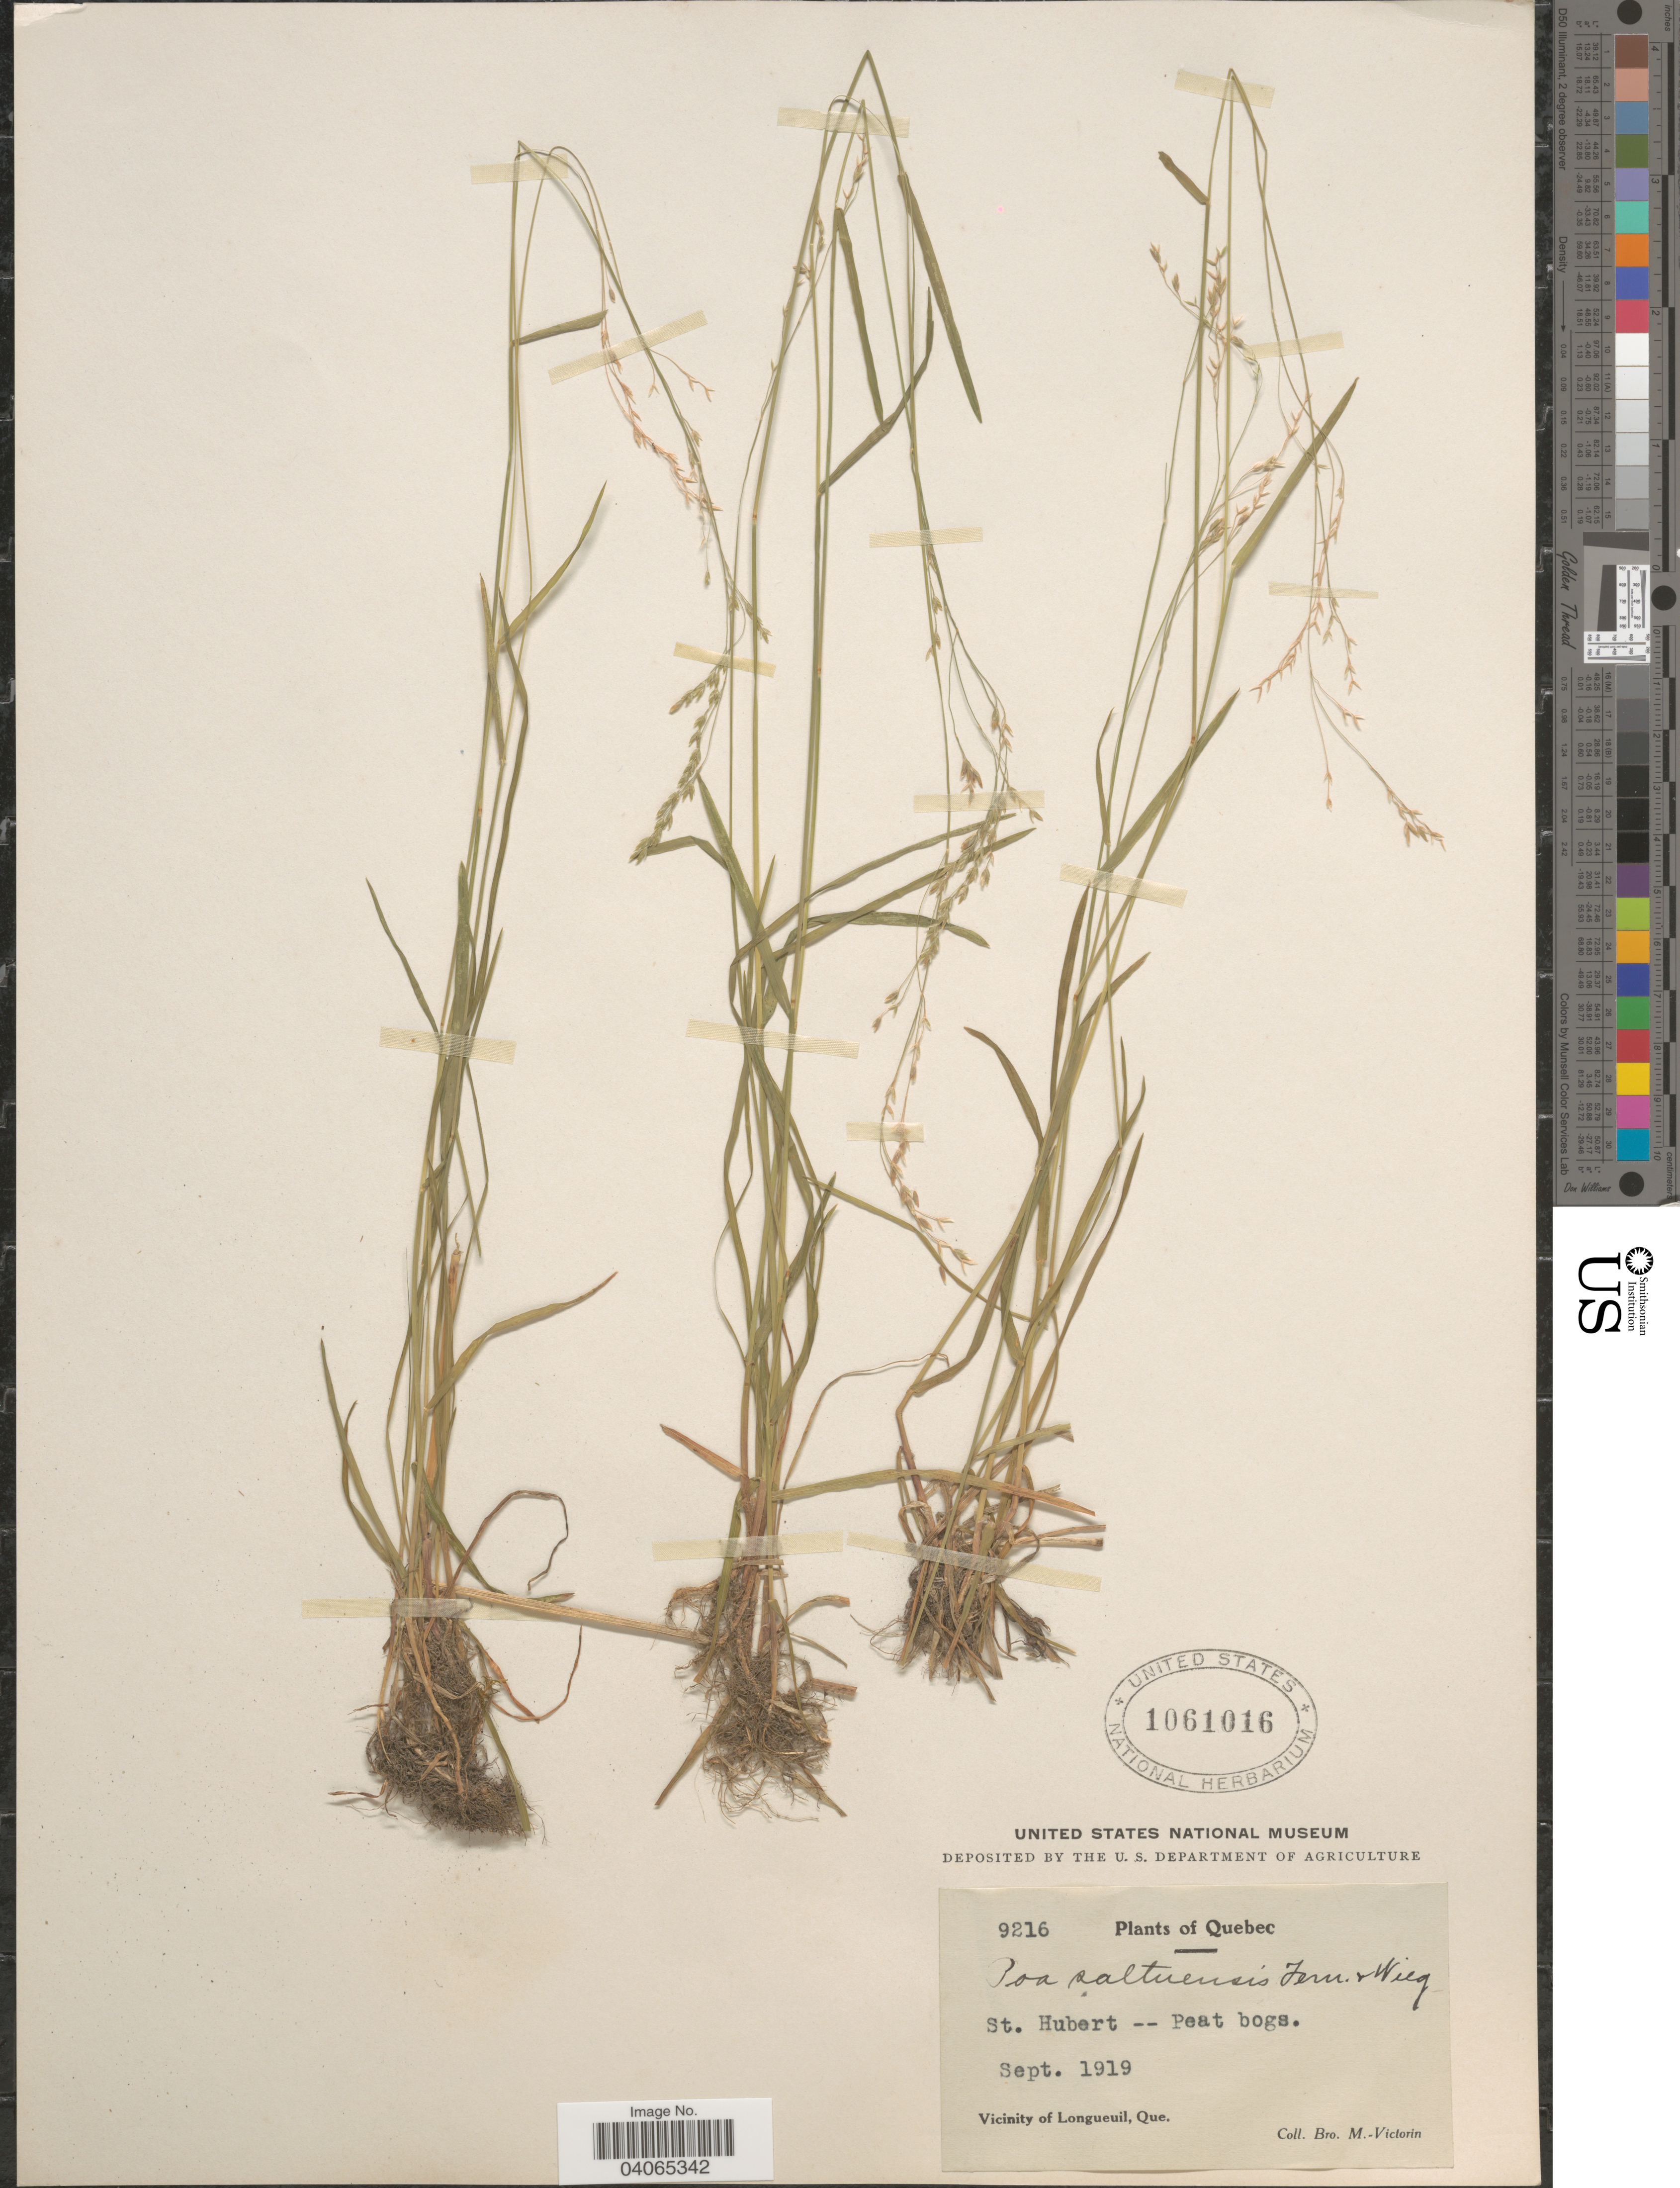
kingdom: Plantae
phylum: Tracheophyta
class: Liliopsida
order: Poales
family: Poaceae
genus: Poa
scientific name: Poa saltuensis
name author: Fernald & Wiegand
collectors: Fr. Marie-Victorin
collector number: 9216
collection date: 1919-09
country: Canada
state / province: Quebec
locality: St. Hubert -- Peat bogs. Vicinity of Longueuil.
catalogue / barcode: US 1061016